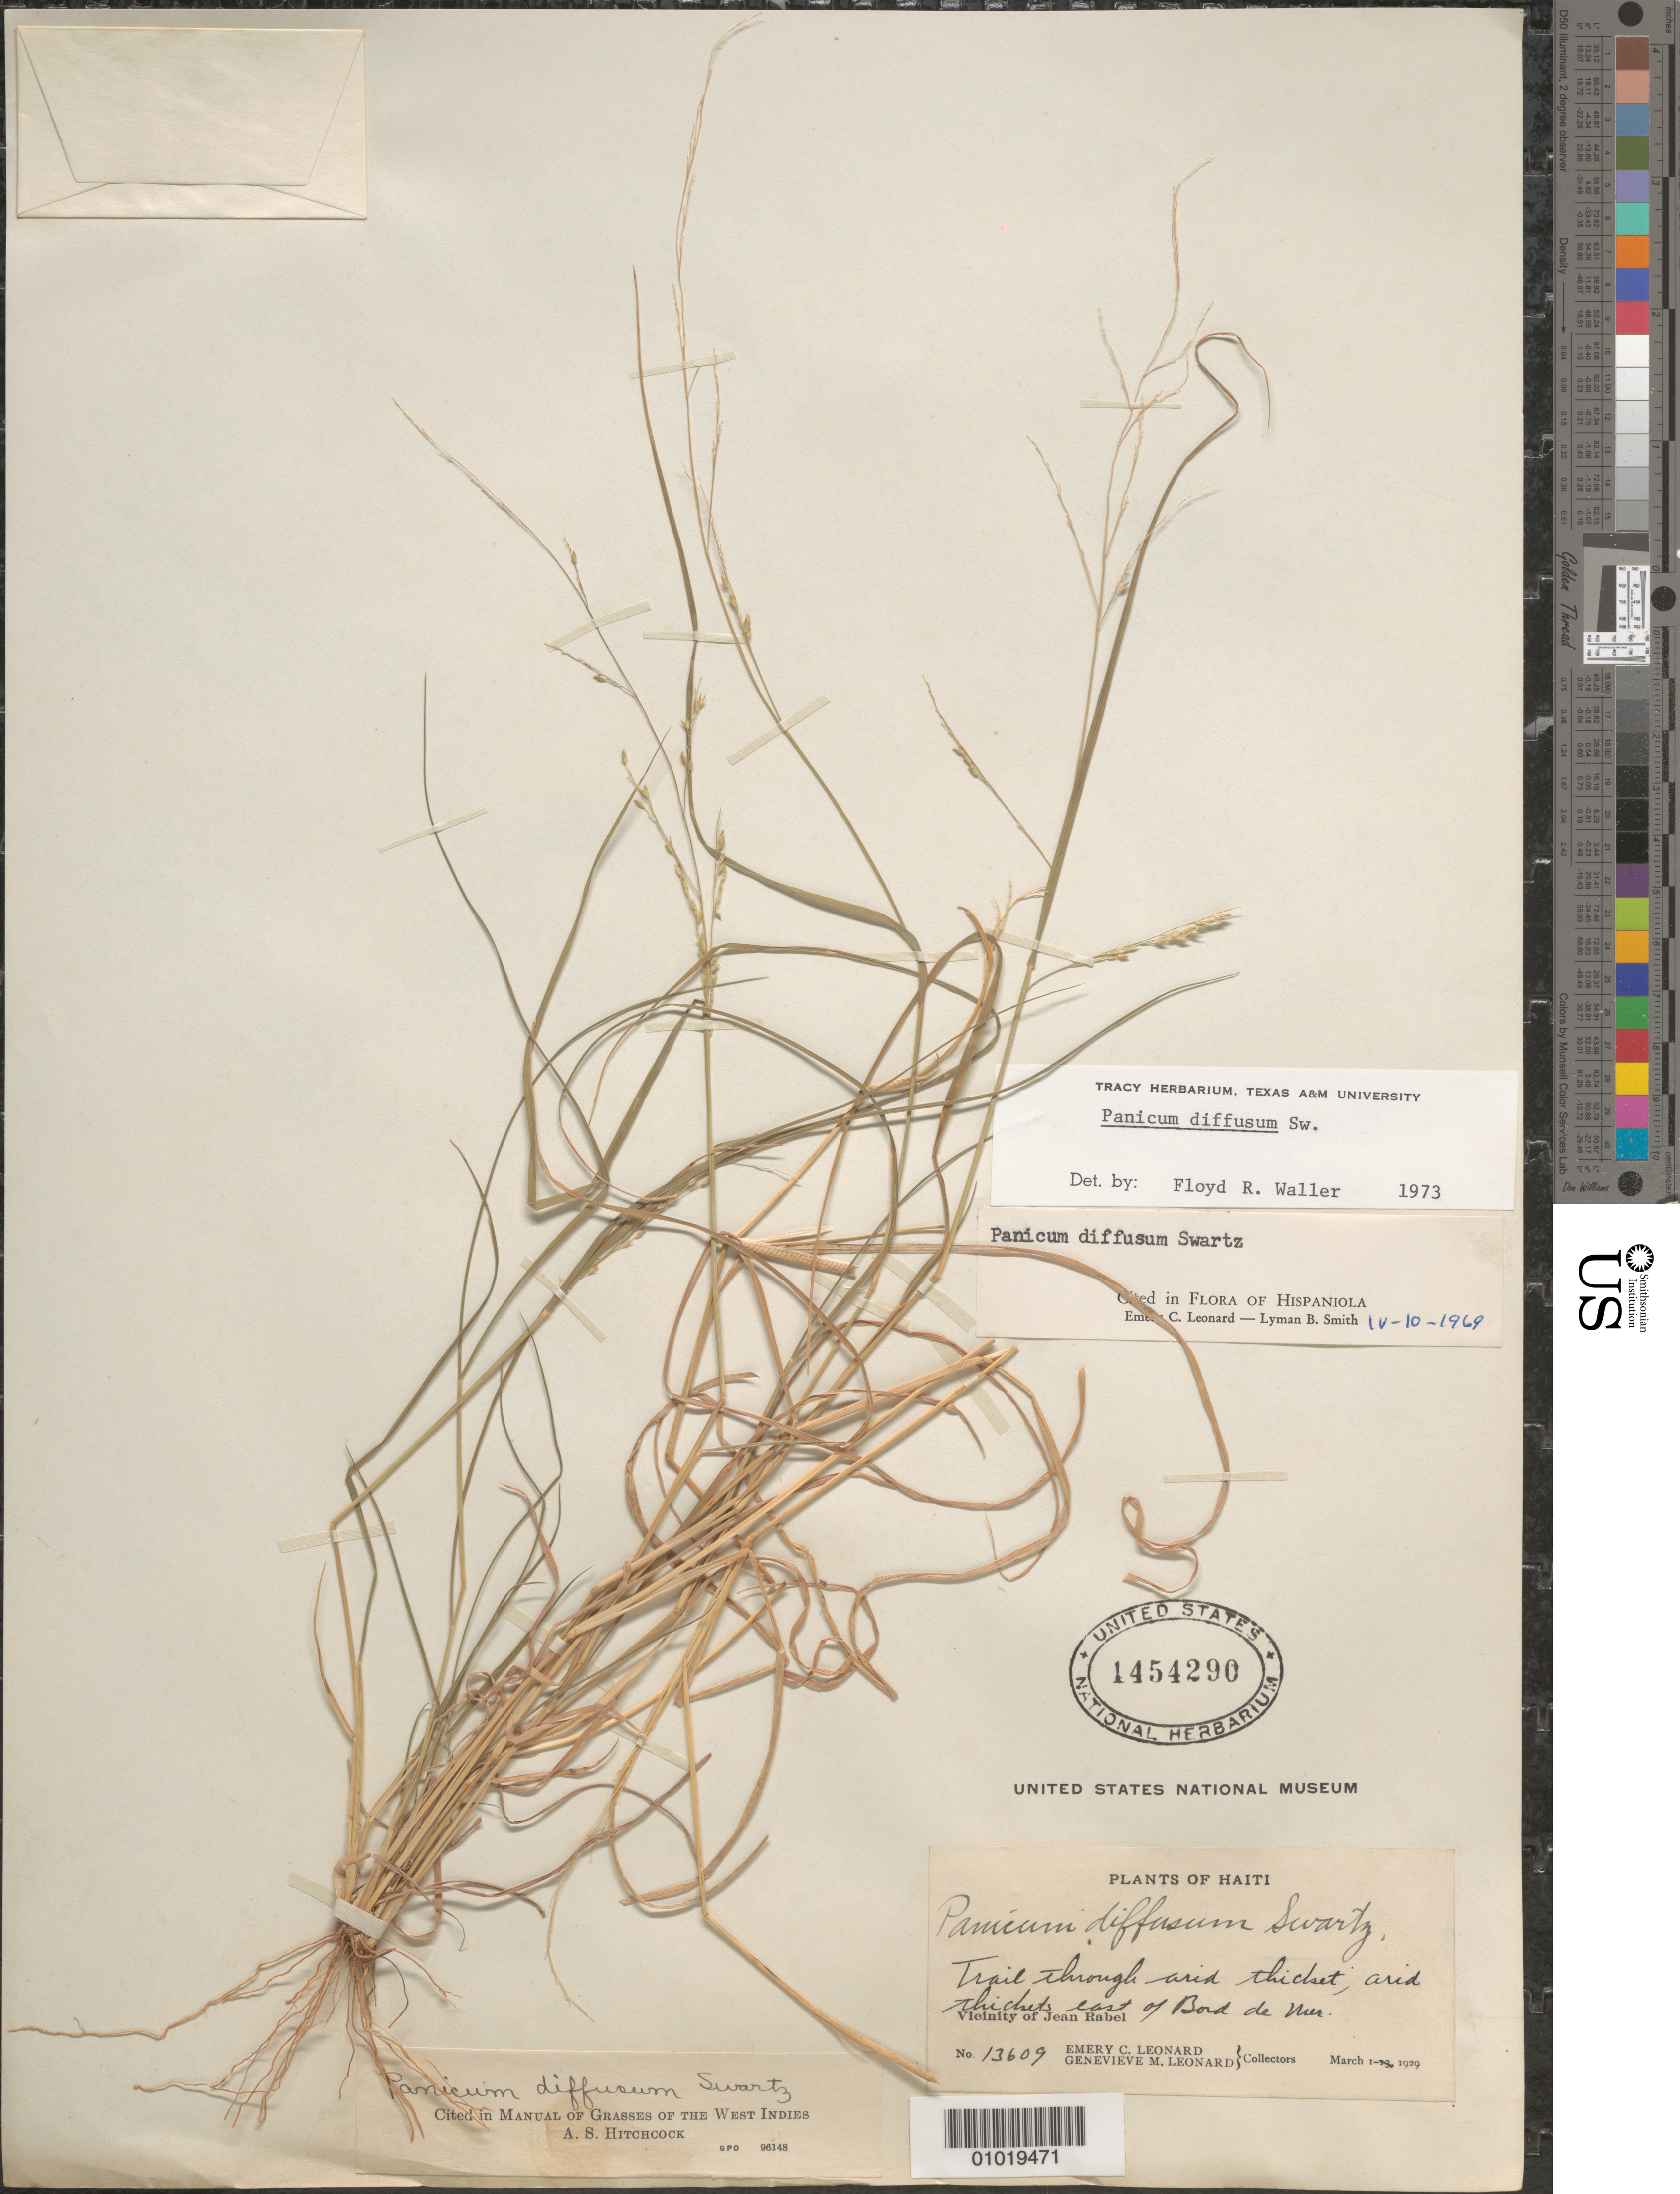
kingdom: Plantae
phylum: Tracheophyta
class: Liliopsida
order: Poales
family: Poaceae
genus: Panicum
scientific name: Panicum diffusum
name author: Sw.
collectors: E. C. Leonard & G. M. Leonard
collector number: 13609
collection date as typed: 01 Mar 1929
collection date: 1929-03-01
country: Haiti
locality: trail through arid thicket E of Bod de Mer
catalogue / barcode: US 1454290